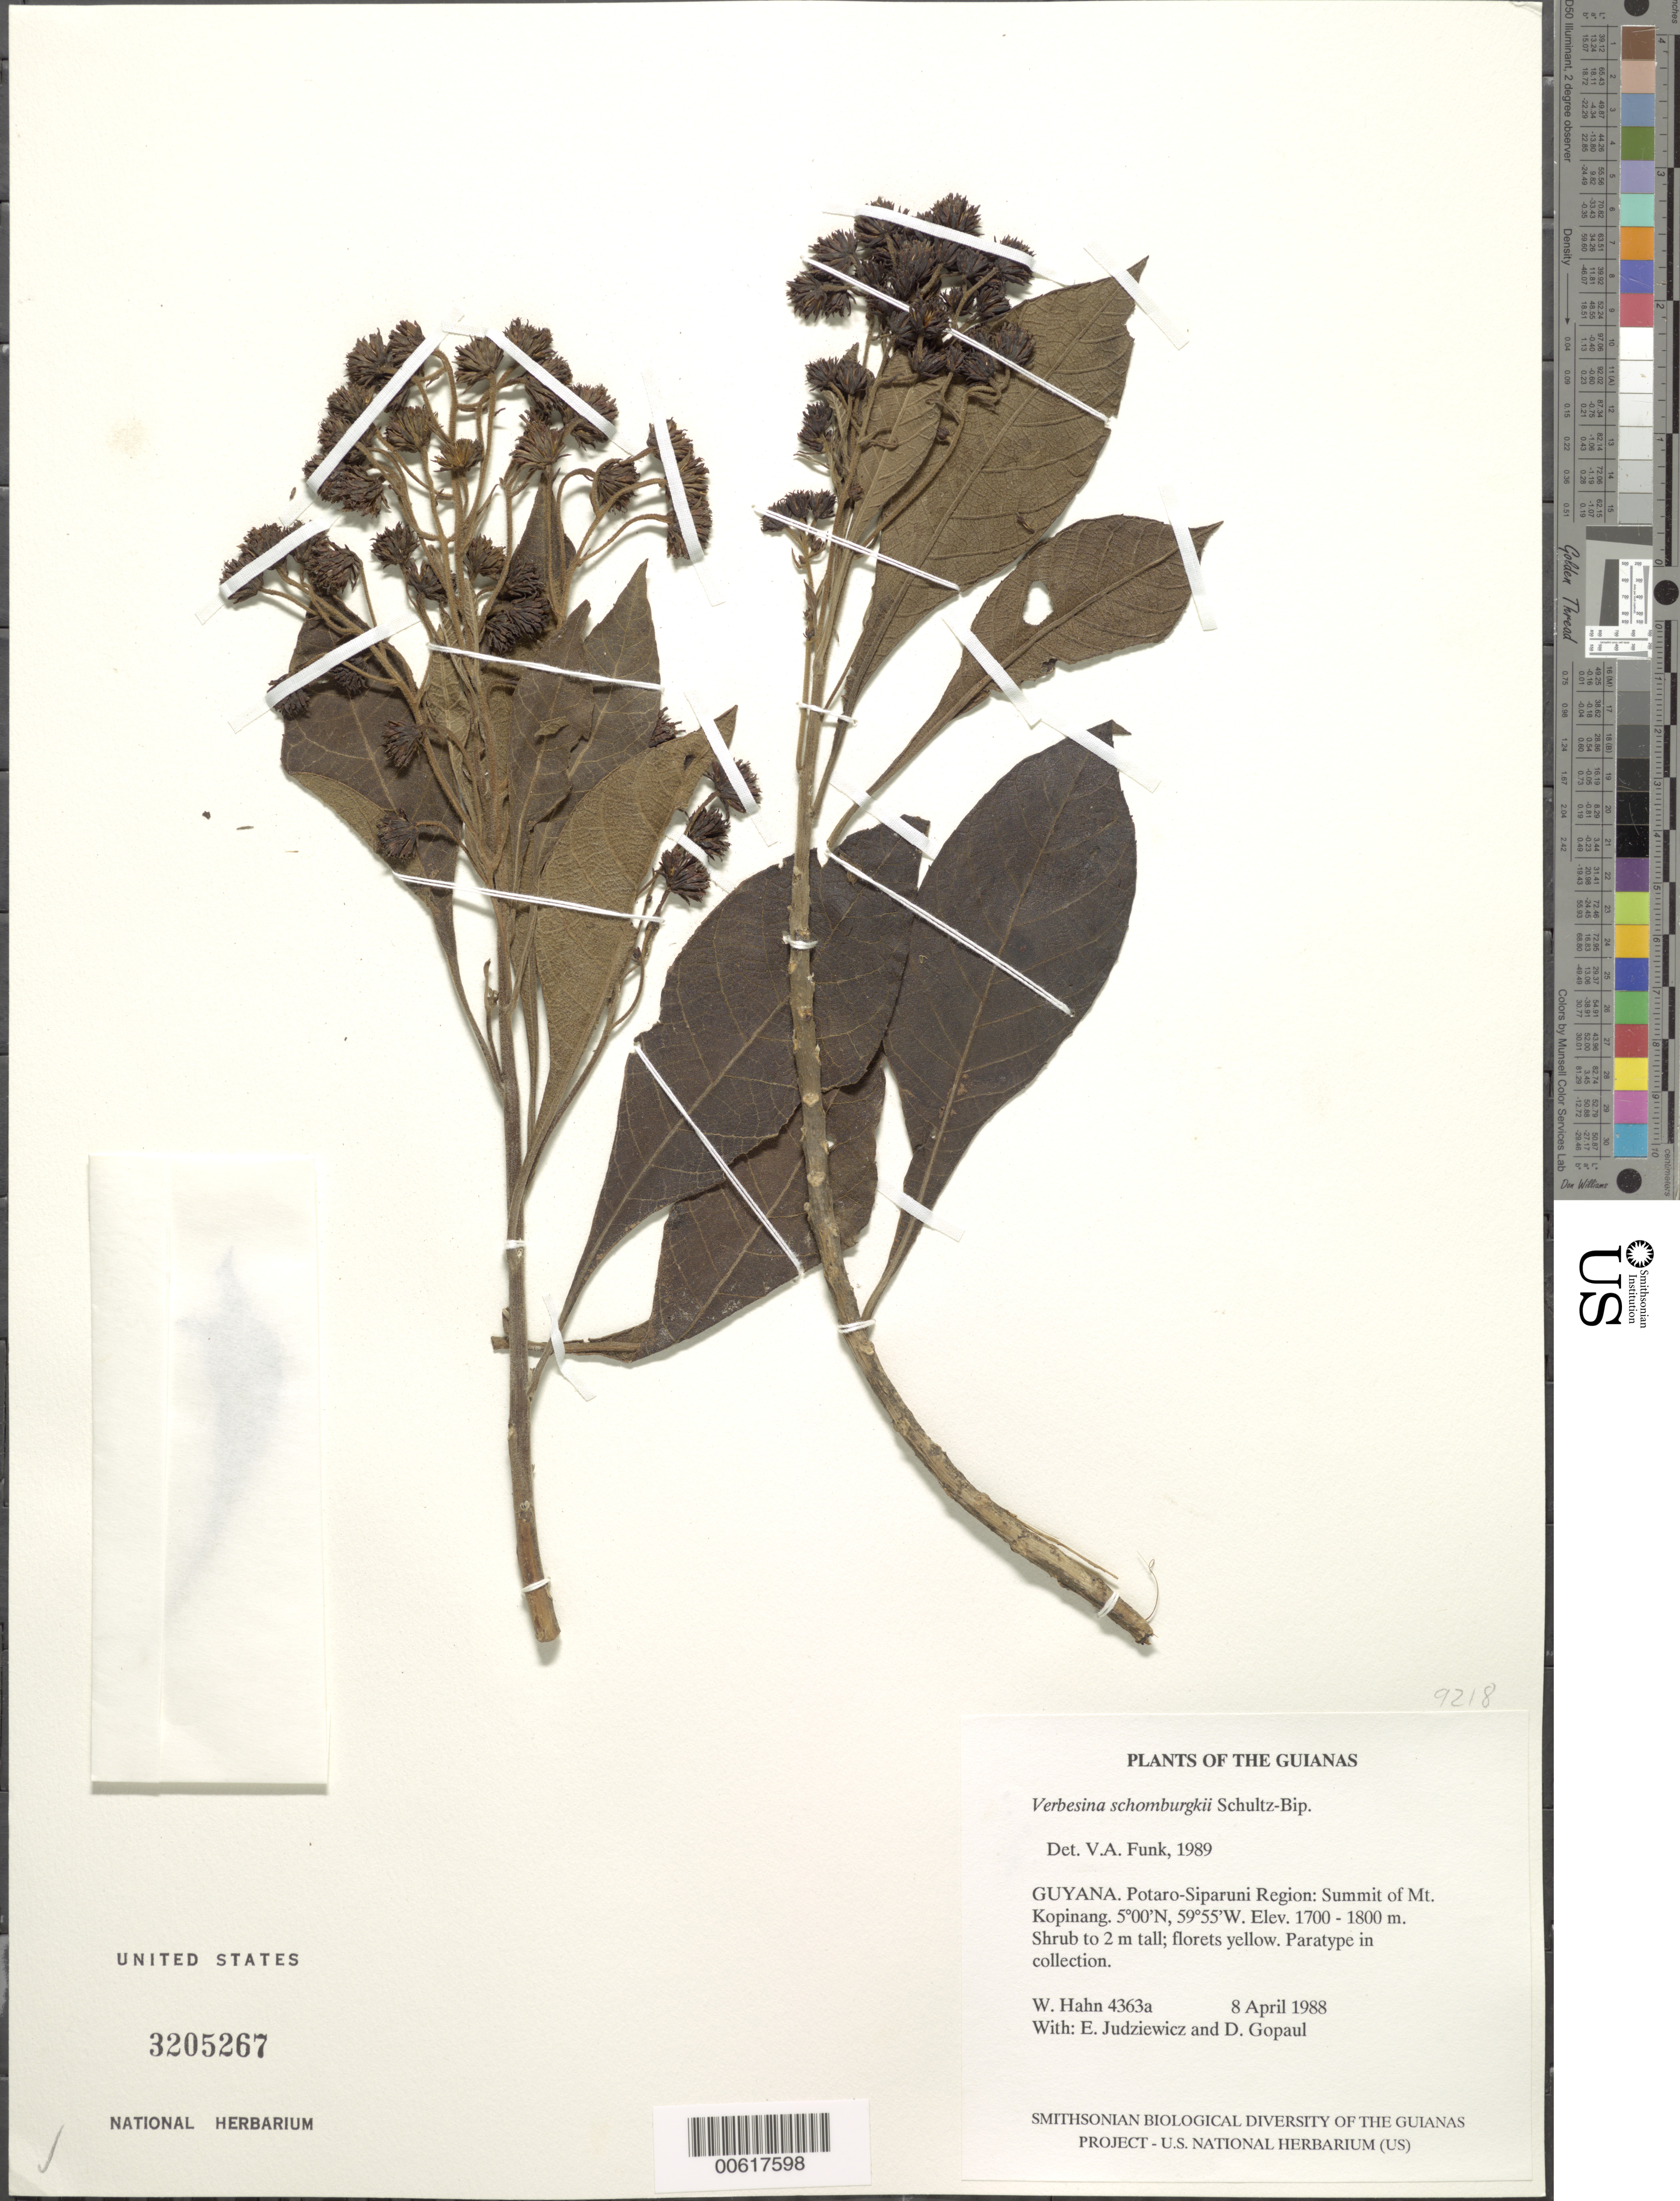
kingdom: Plantae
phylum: Tracheophyta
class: Magnoliopsida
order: Asterales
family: Asteraceae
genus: Verbesina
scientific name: Verbesina schomburgkii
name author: Sch. Bip.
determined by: Funk, Vicki A., (BOT), Smithsonian Institution - National Museum of Natural History (UNITED STATES)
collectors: W. Hahn, E. J. Judziewicz & D. Gopaul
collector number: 4363 a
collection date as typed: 8 April 1988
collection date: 1988-04-08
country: Guyana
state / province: Potaro-Siparuni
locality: Summit of Mt. Kopinang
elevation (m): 1700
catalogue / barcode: US 3205267